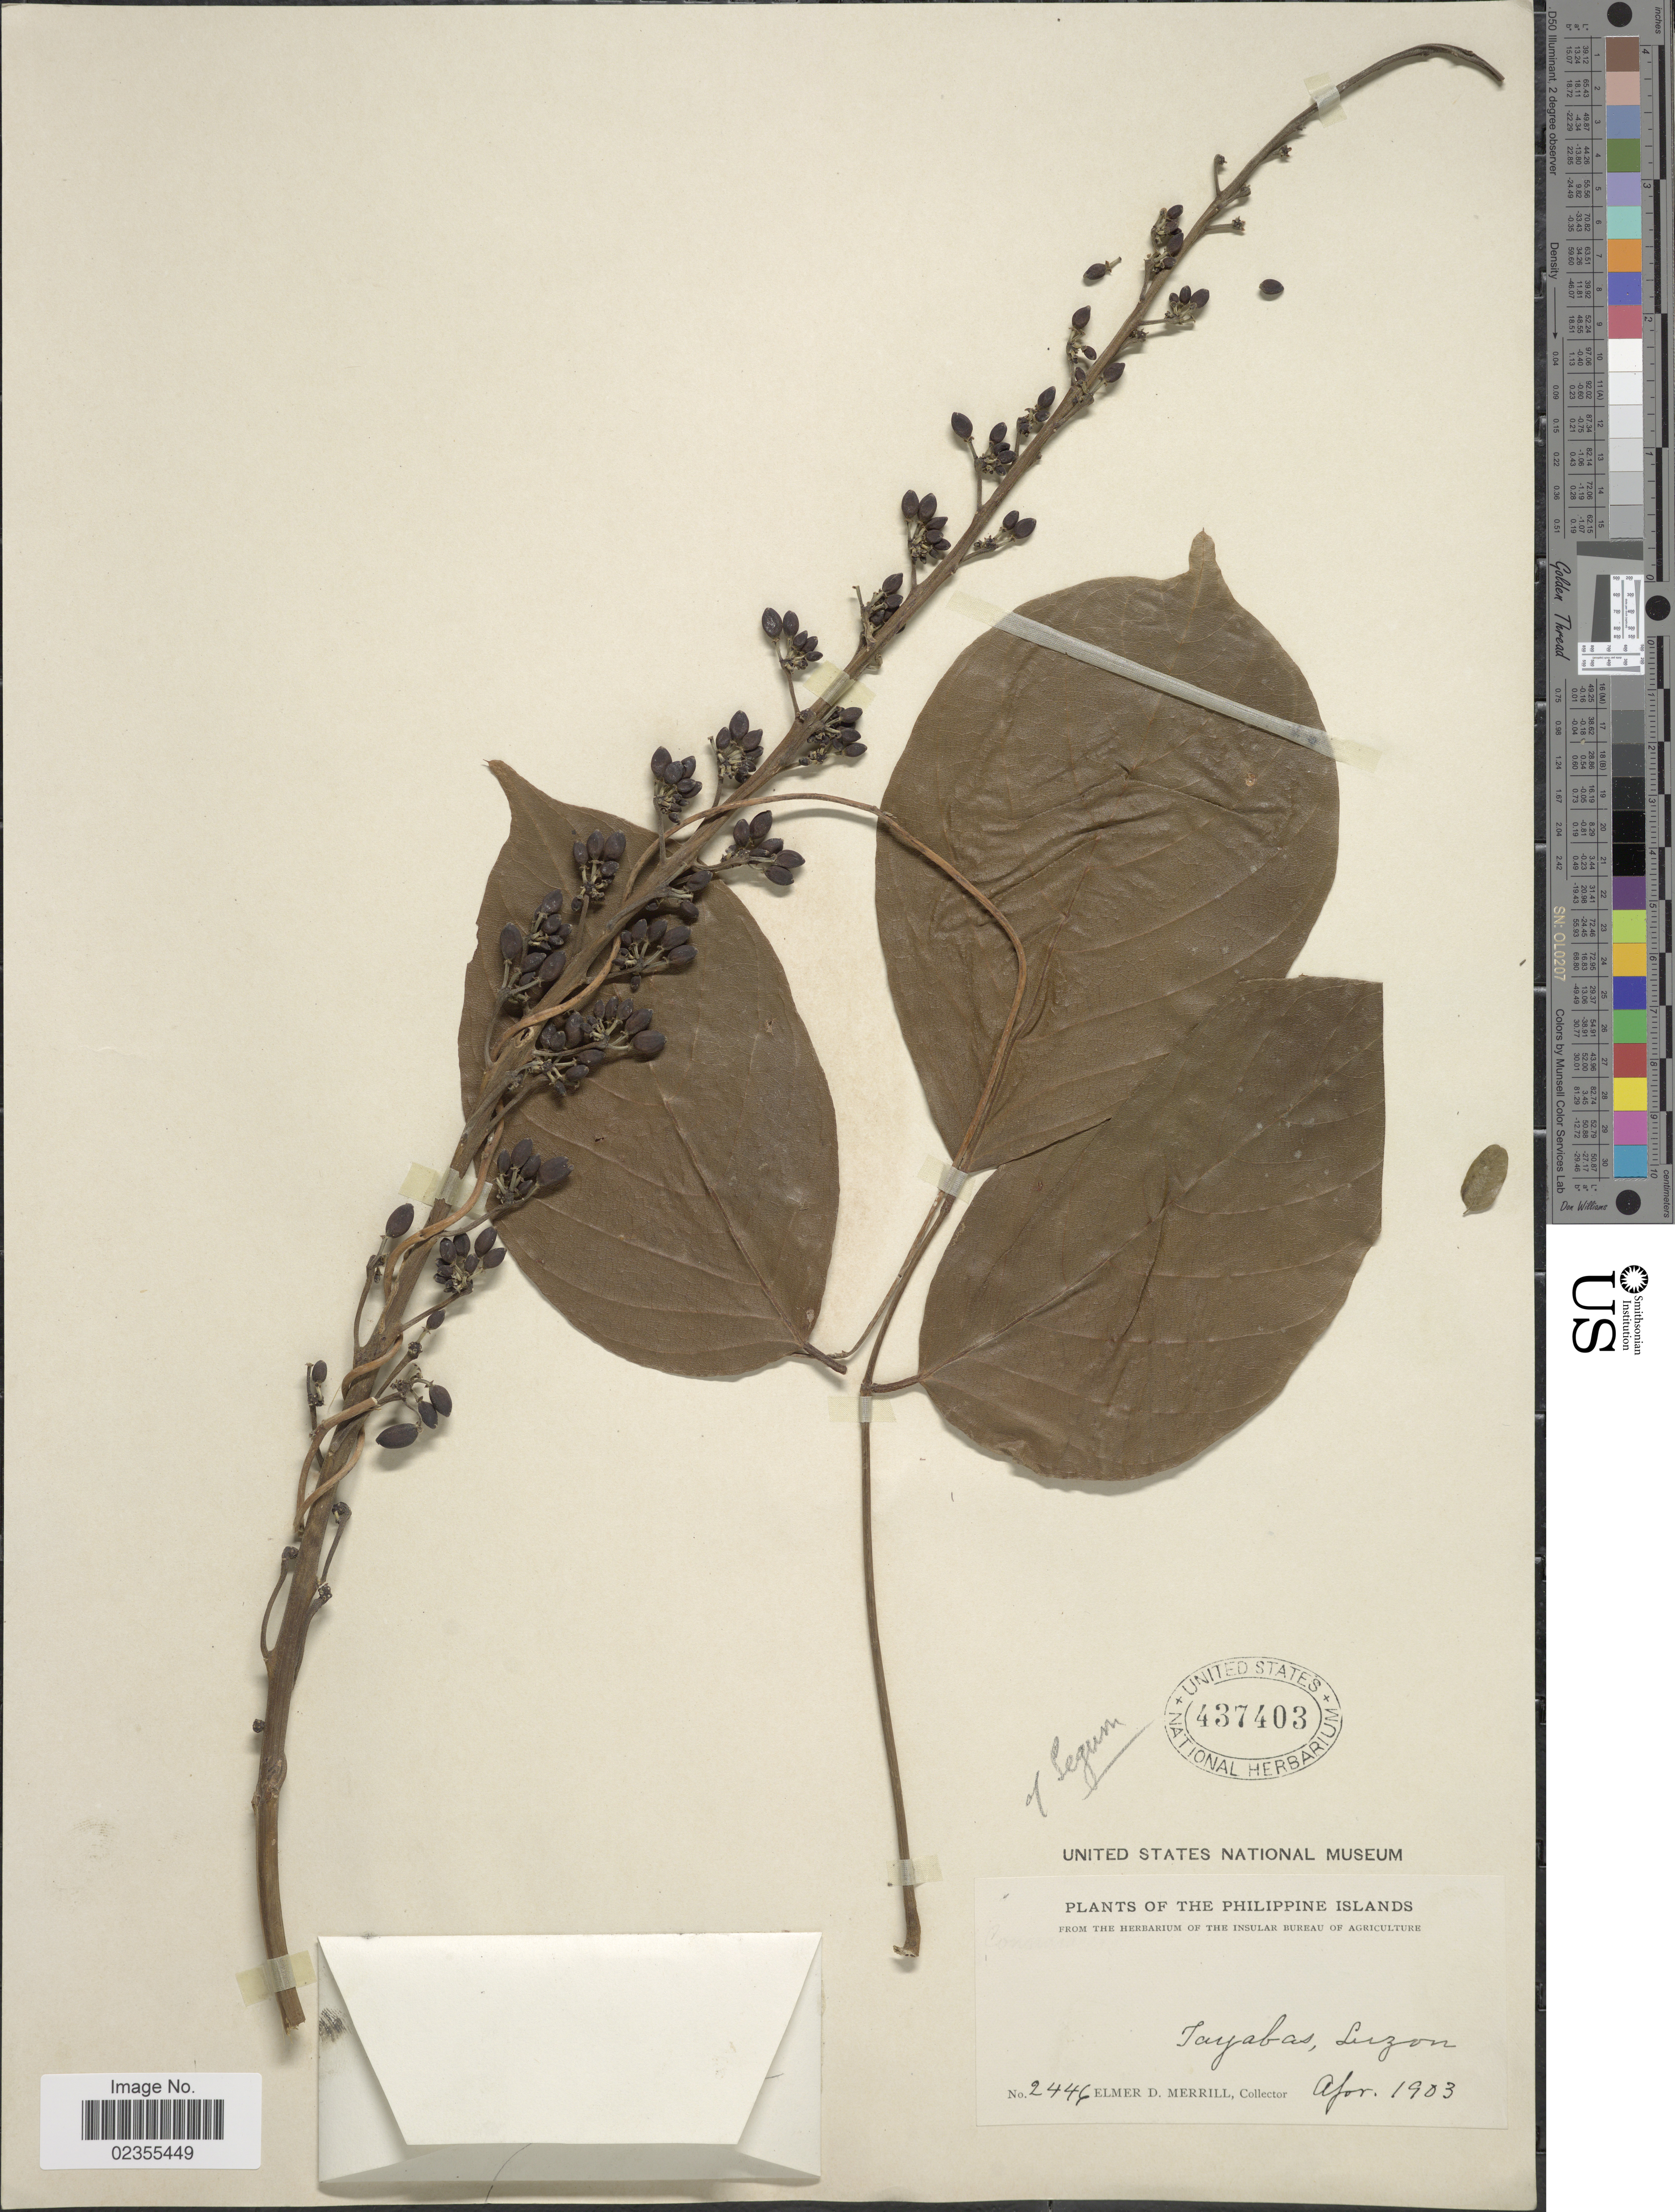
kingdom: Plantae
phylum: Tracheophyta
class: Magnoliopsida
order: Fabales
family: Fabaceae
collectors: E. D. Merrill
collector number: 2446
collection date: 1903-04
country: Philippines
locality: The Philippine Islands, Tayabas, Luzon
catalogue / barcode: US 437403